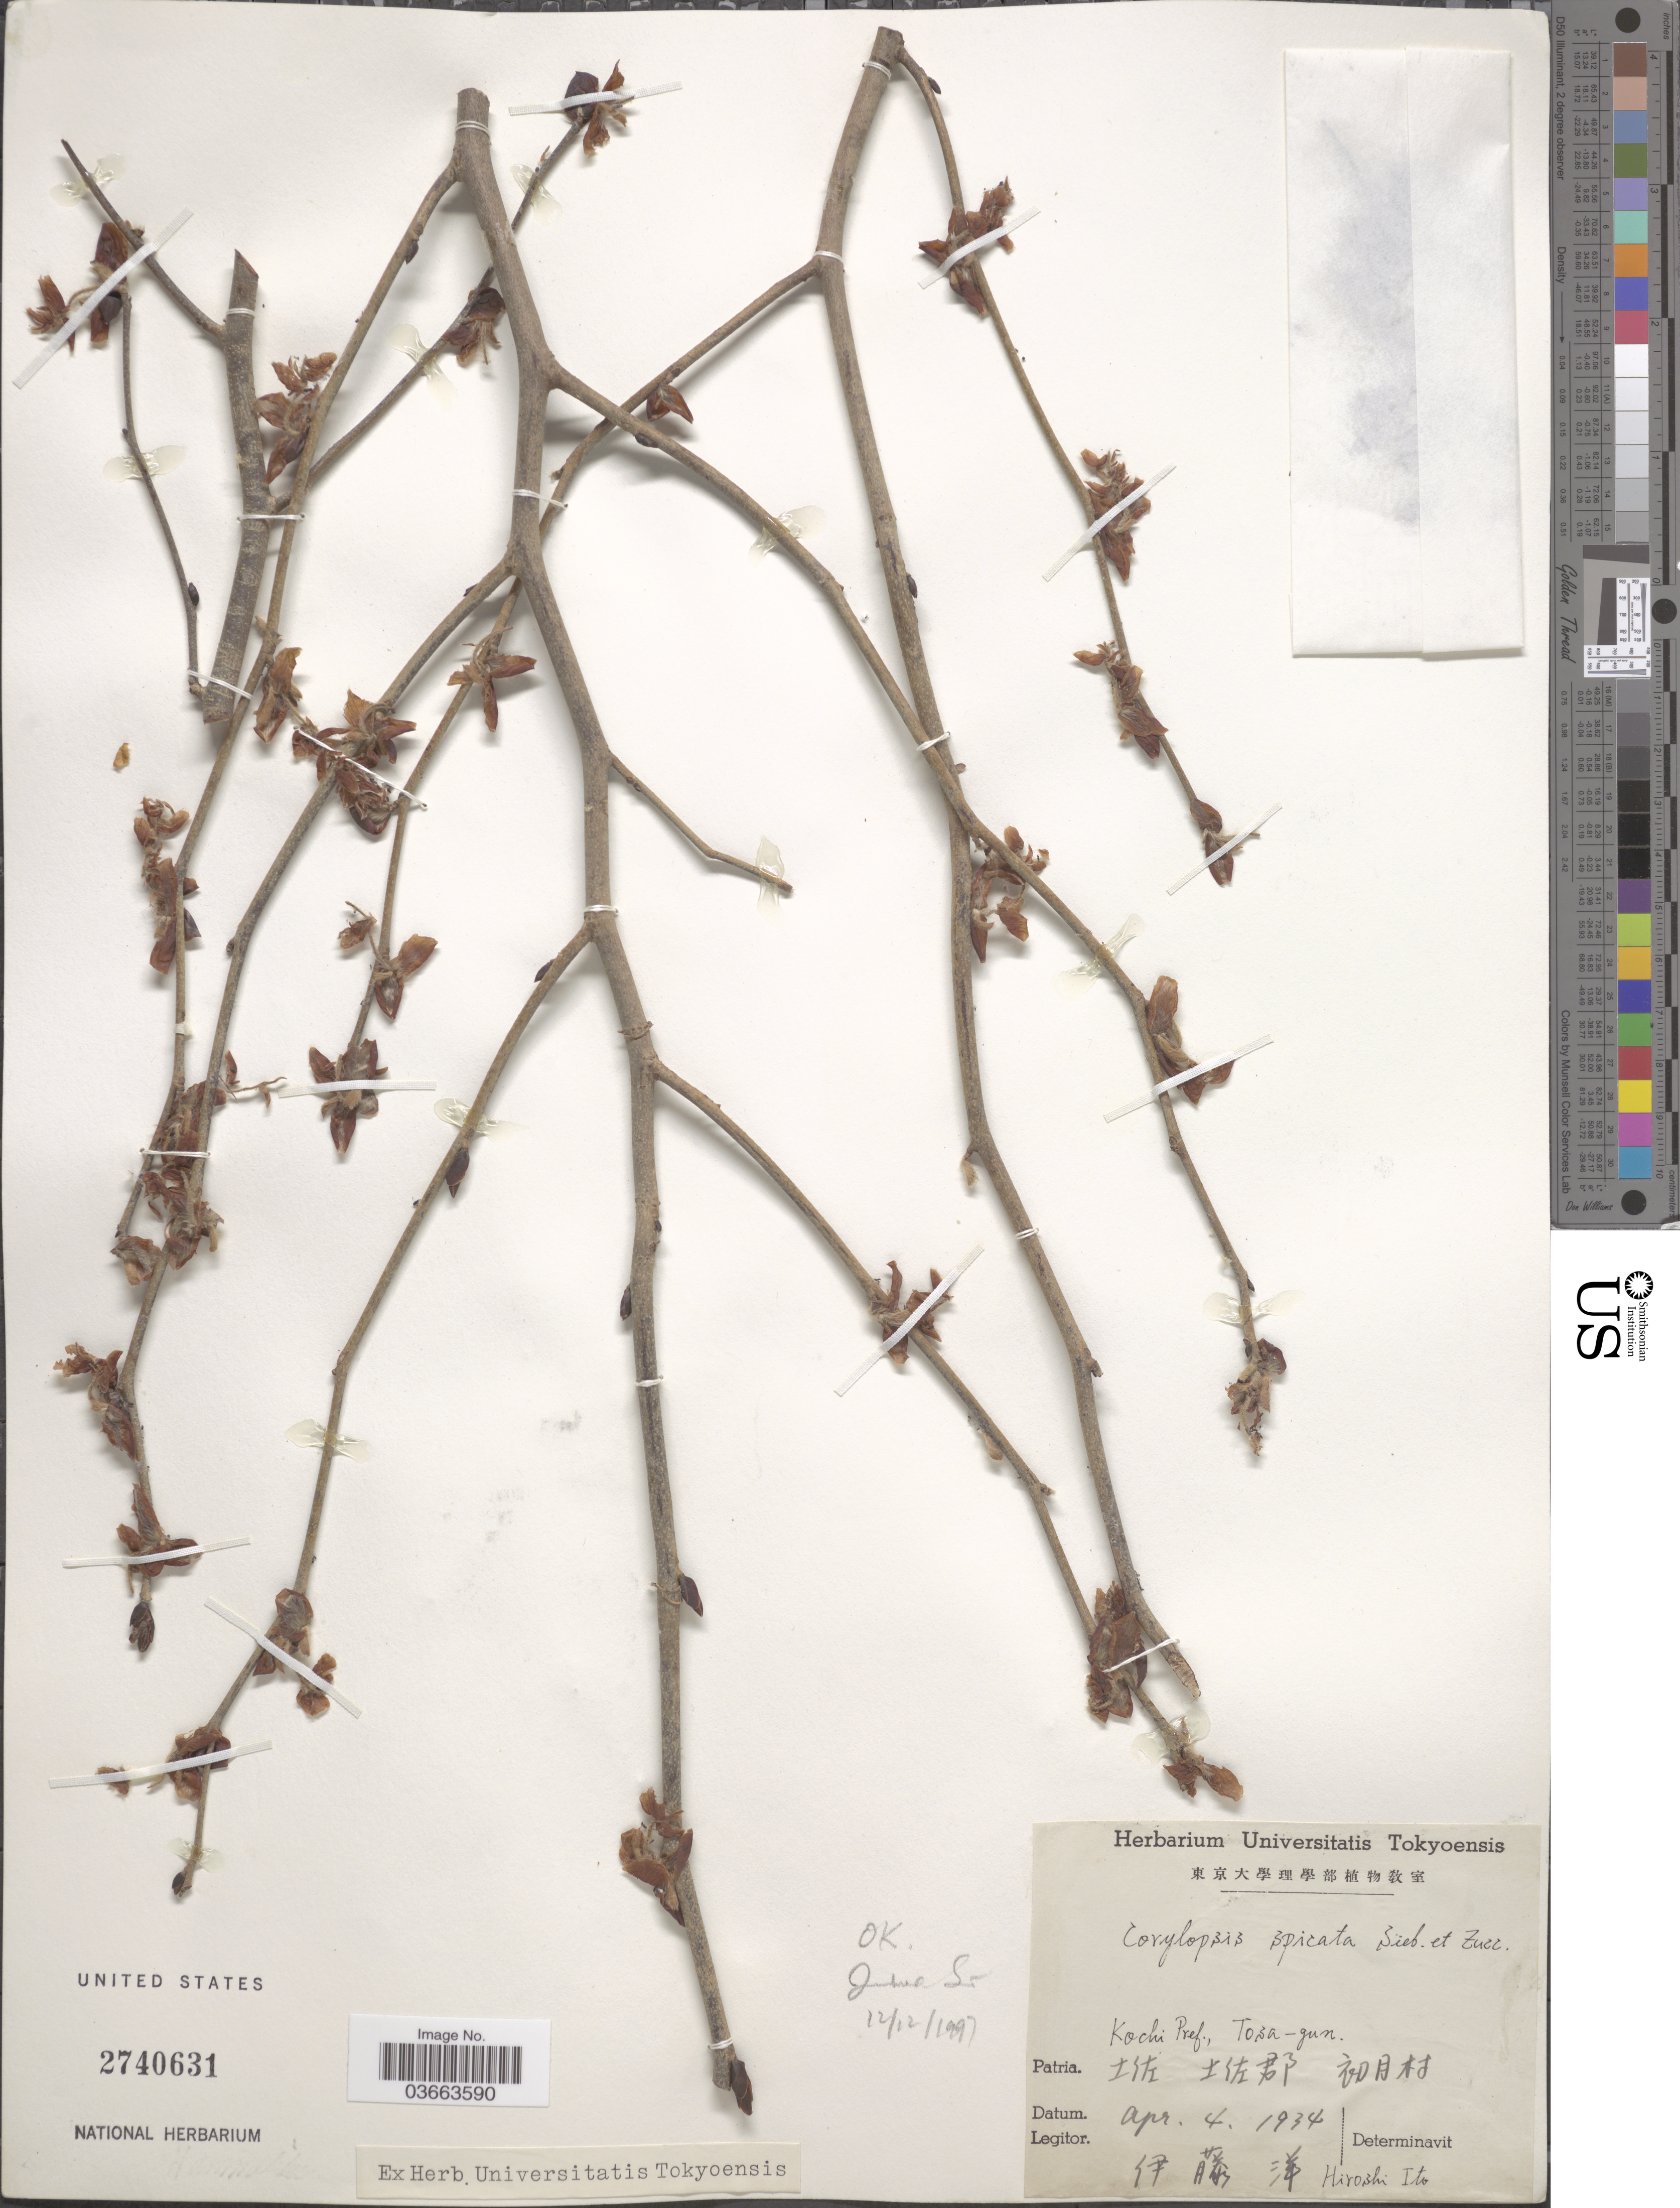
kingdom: Plantae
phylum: Tracheophyta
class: Magnoliopsida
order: Saxifragales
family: Hamamelidaceae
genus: Corylopsis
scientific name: Corylopsis spicata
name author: Siebold & Zucc.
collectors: H. Itô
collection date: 1934-04-04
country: Japan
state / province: Koti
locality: Kochi Pref. Tosa-gun. X.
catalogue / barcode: US 2740631